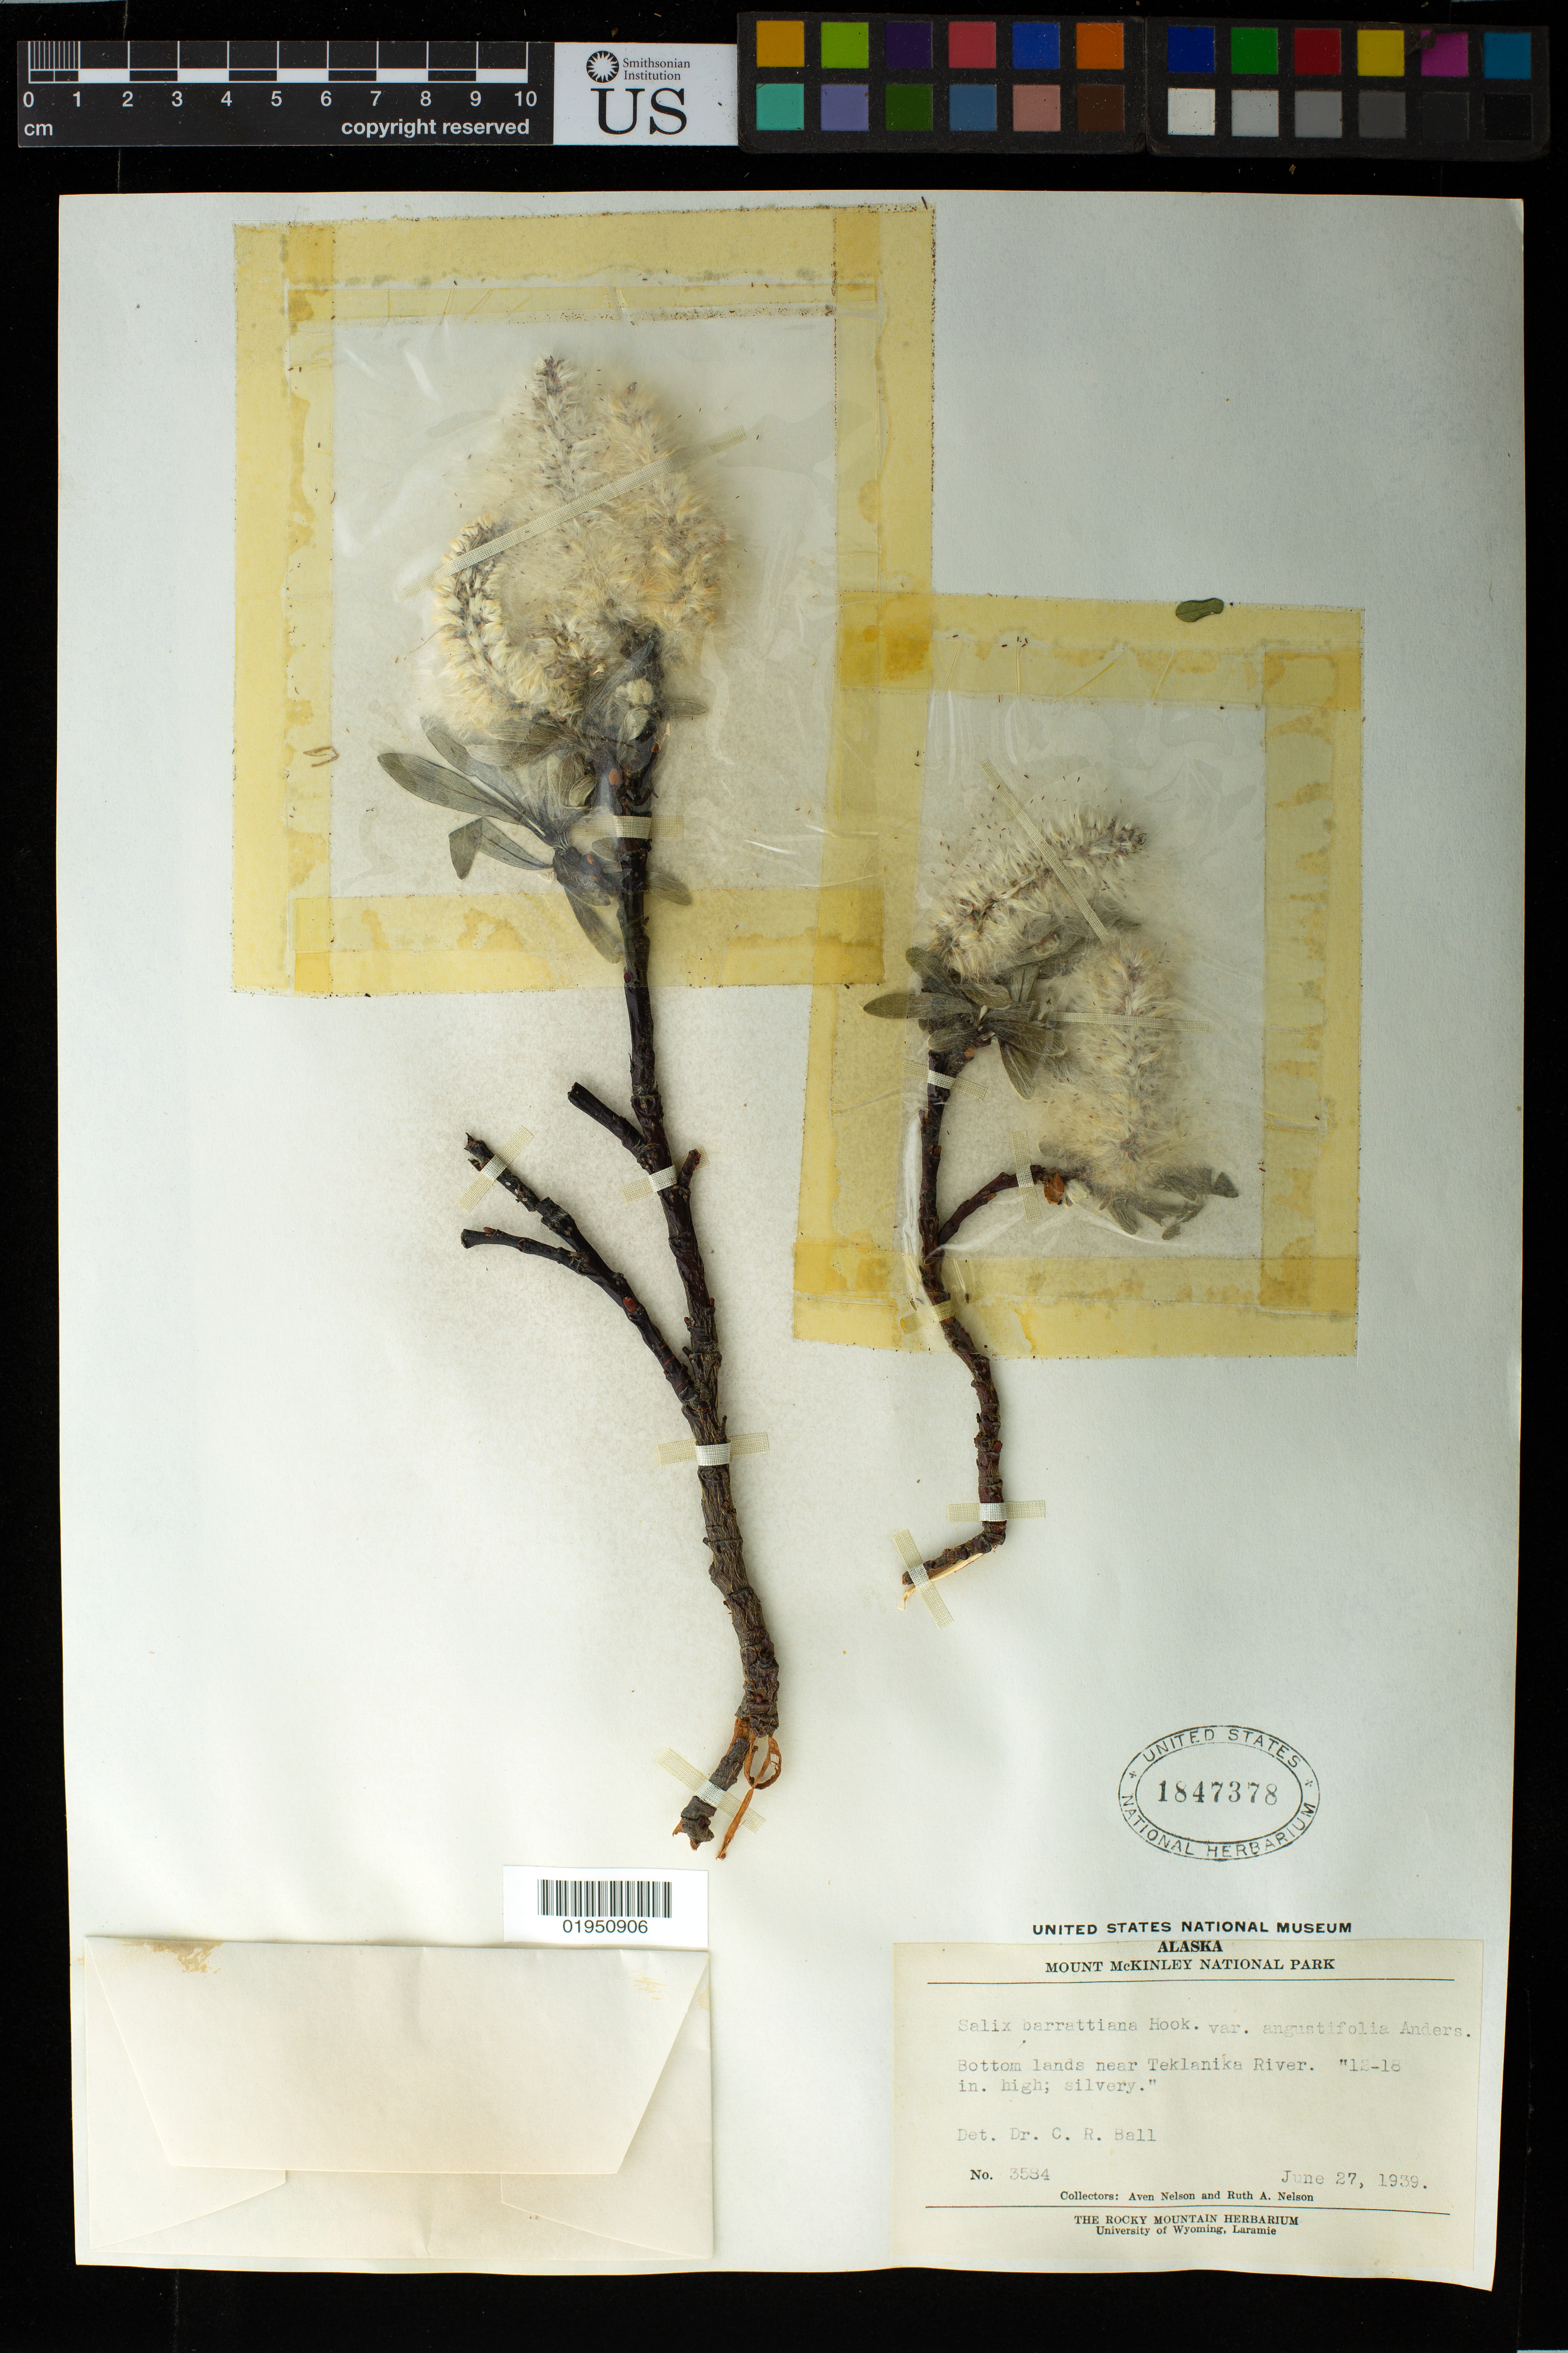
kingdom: Plantae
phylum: Tracheophyta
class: Magnoliopsida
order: Malpighiales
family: Salicaceae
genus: Salix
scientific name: Salix barrattiana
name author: Hook.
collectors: A. Nelson & R. A. Nelson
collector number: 3584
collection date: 1939-06-27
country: United States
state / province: Alaska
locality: Mount McKinley National Park. Bottom lands near Teklanika River